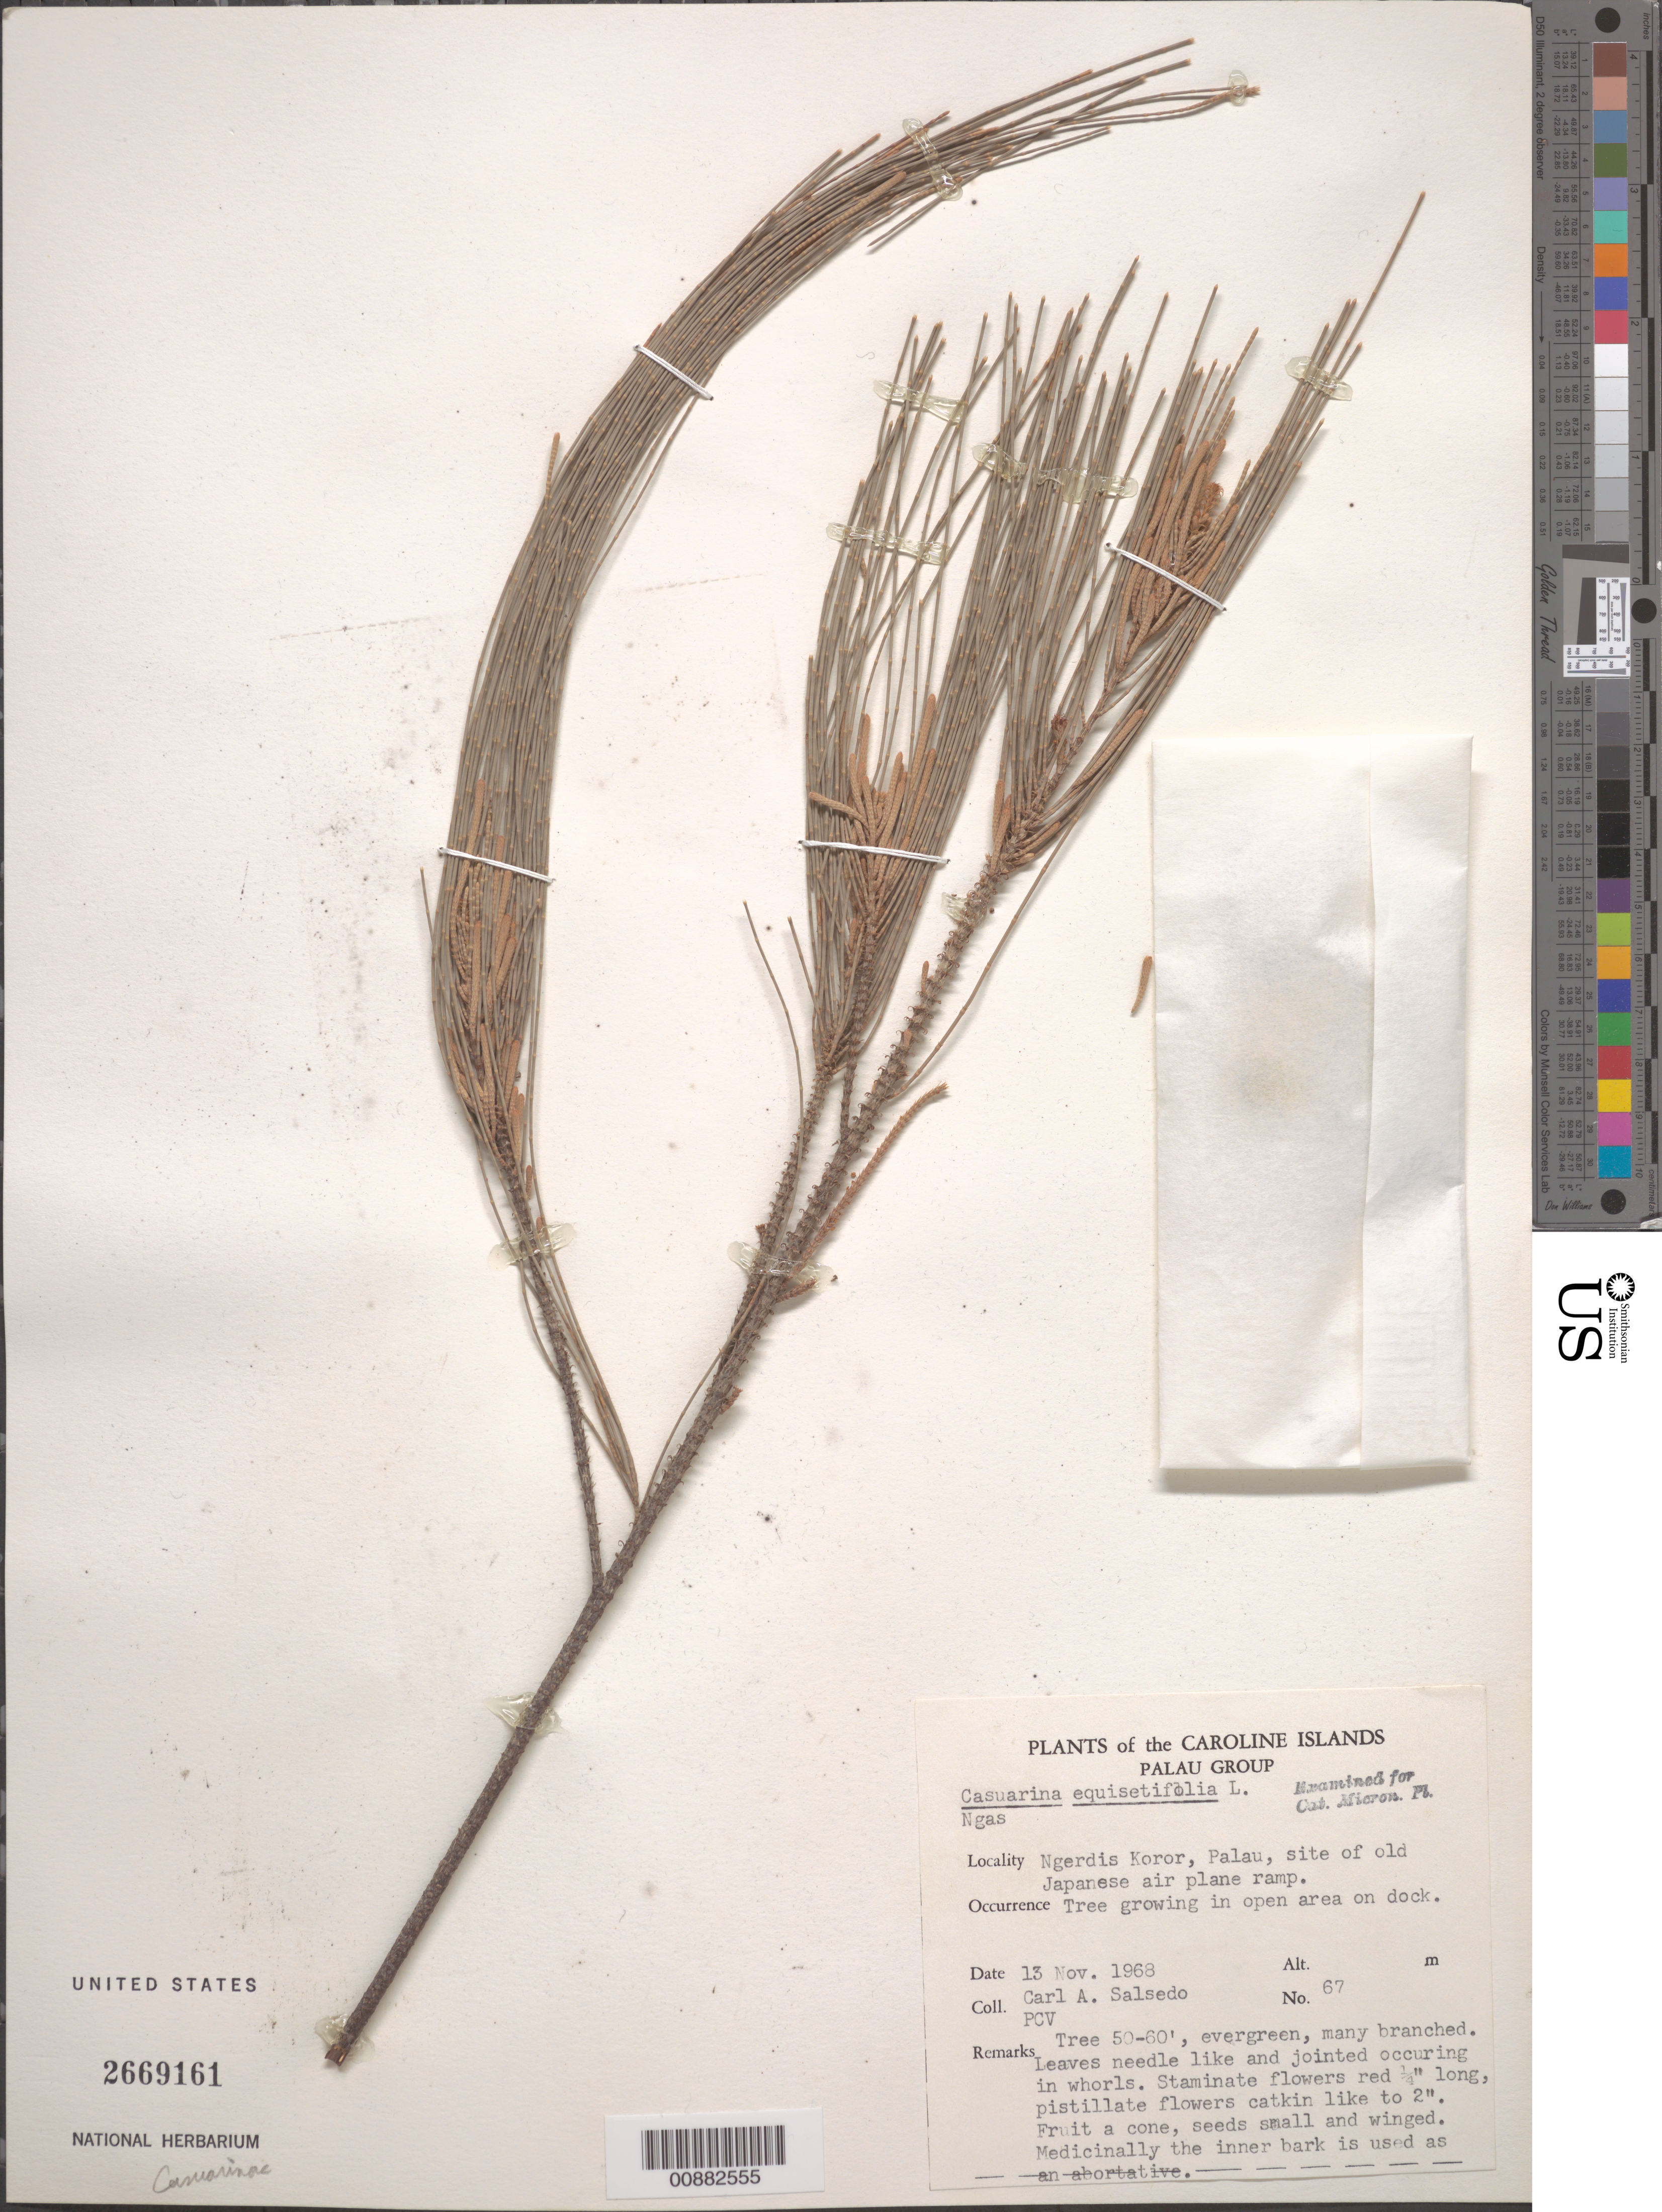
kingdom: Plantae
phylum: Tracheophyta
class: Magnoliopsida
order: Fagales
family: Casuarinaceae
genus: Casuarina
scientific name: Casuarina equisetifolia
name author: L.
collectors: C.A. Salsedo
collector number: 67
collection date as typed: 13 Nov 1968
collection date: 1968-11-13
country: Palau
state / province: Koror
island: Oreor (Koror)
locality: Ngerdis Koror, site of old Japanese air plane ramp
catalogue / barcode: US 2669161